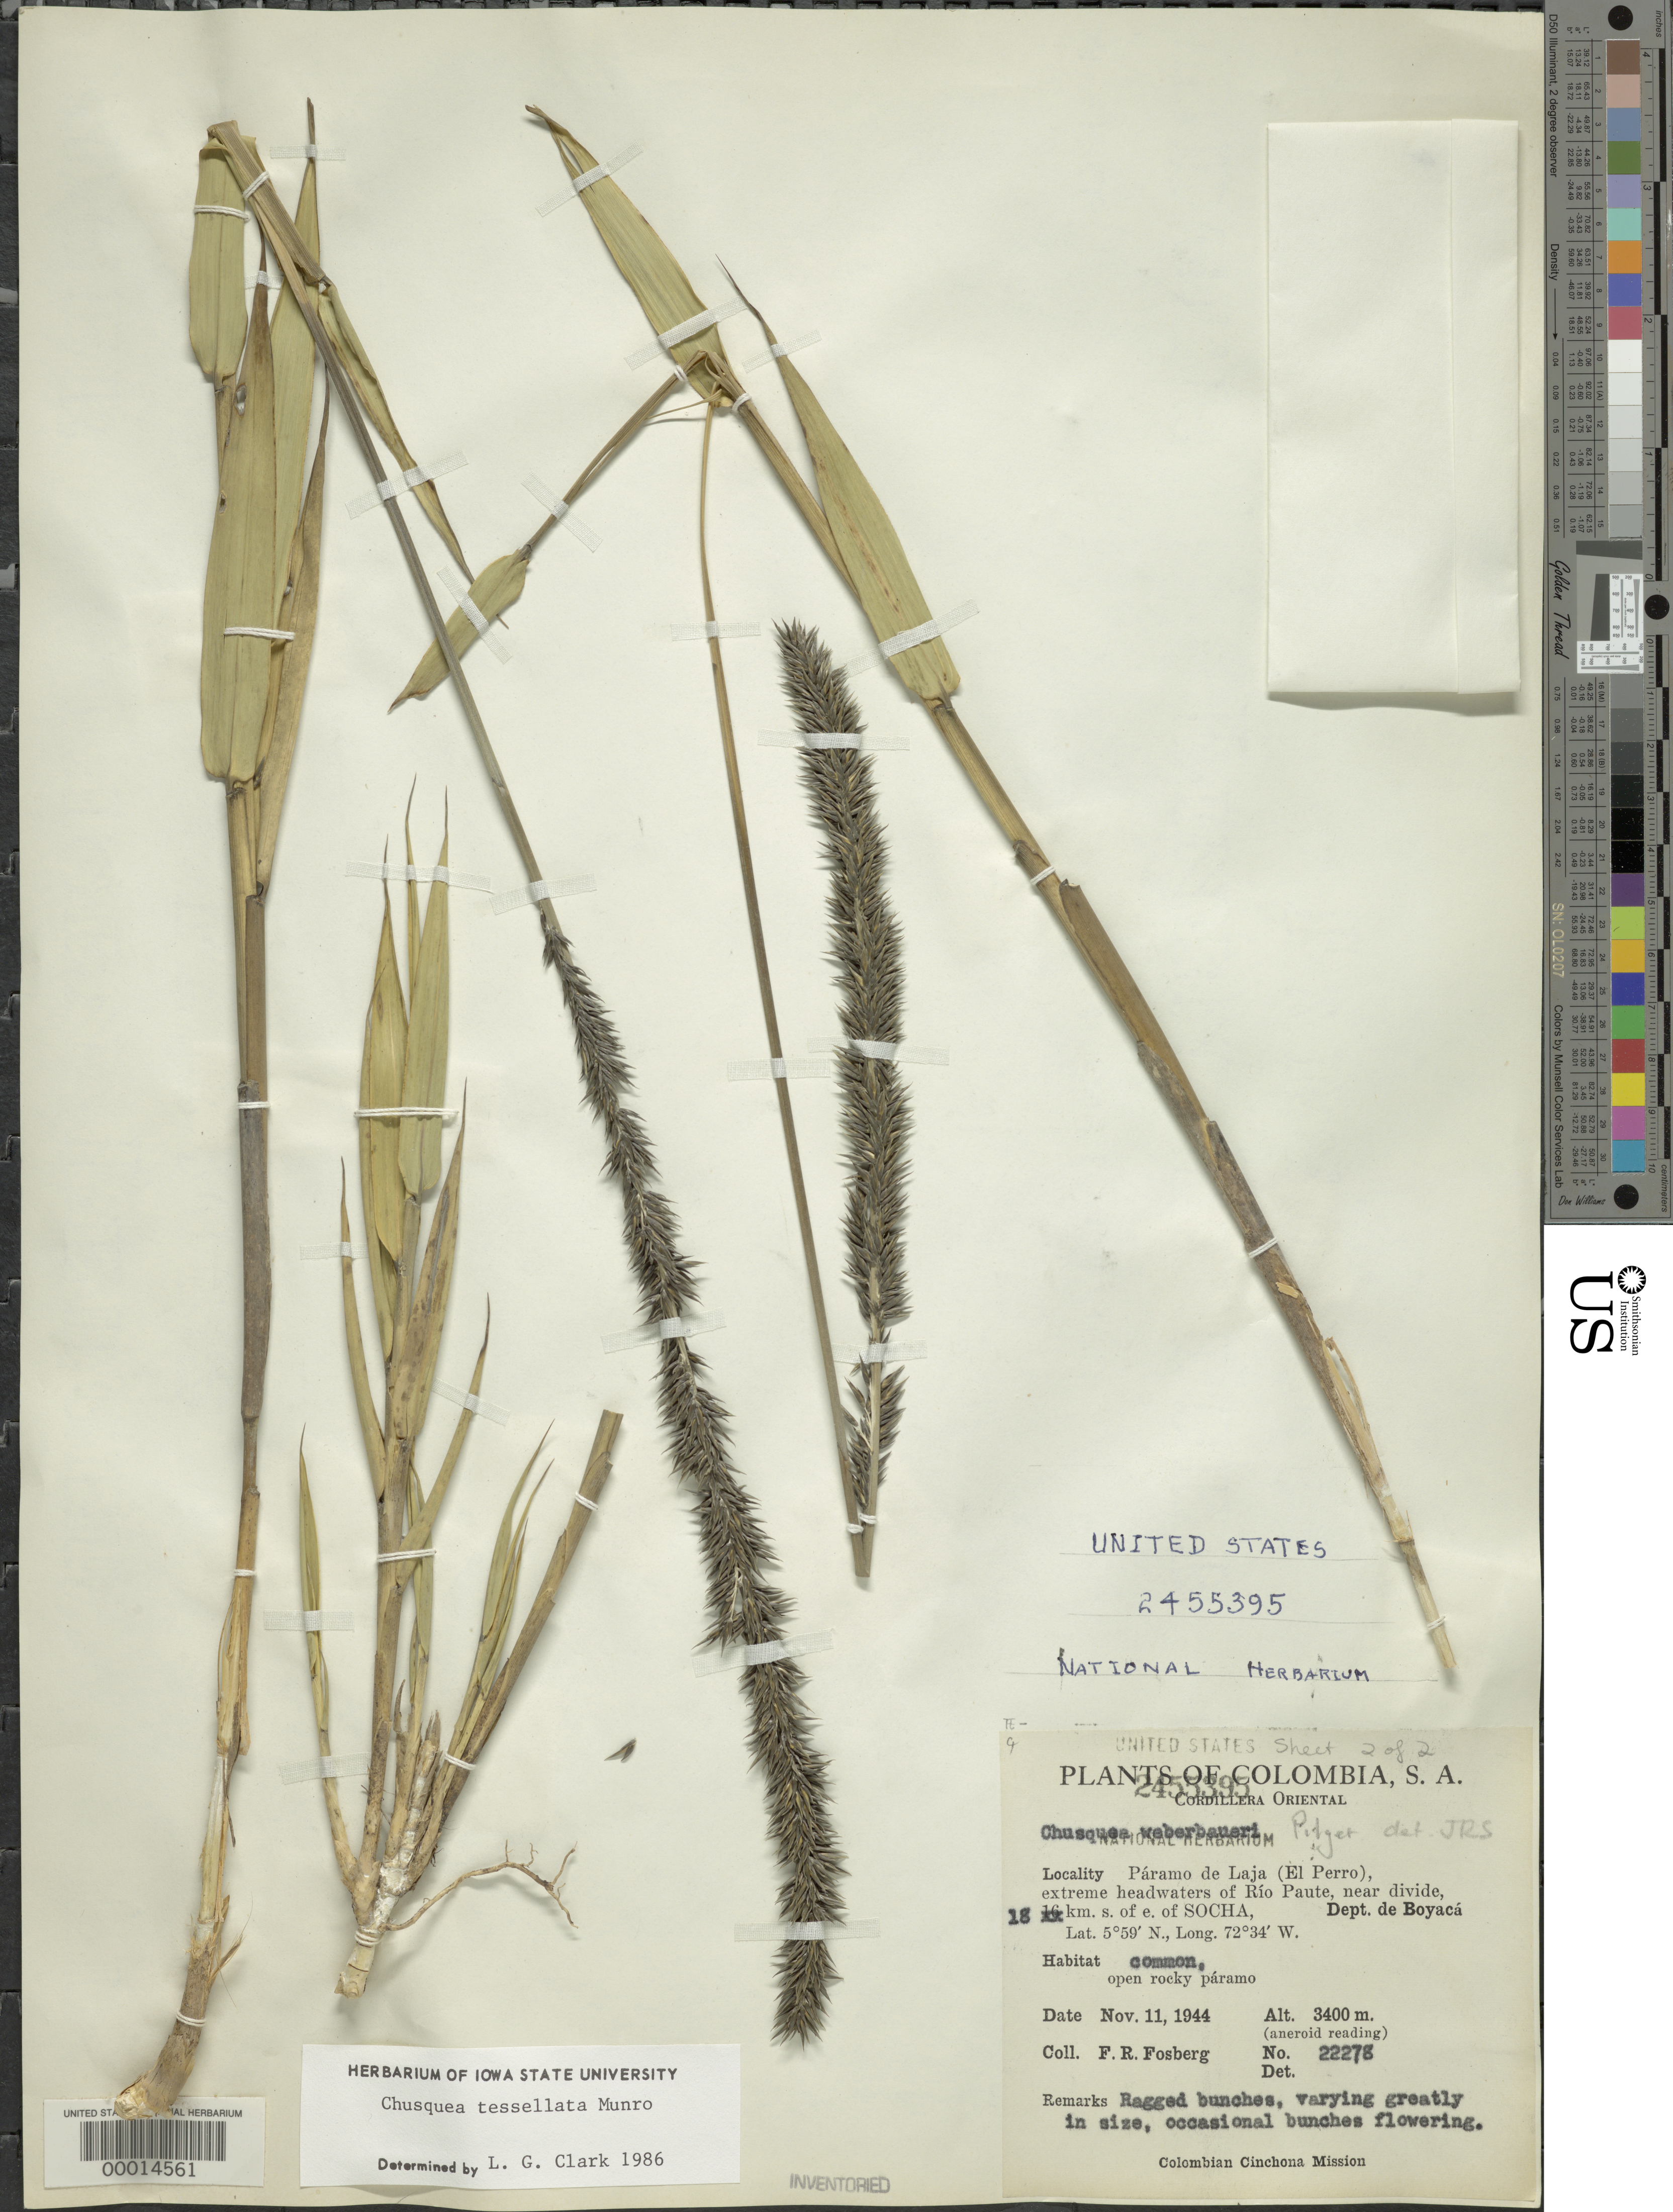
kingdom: Plantae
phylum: Tracheophyta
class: Liliopsida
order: Poales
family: Poaceae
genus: Chusquea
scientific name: Chusquea tessellata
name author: Munro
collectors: F. R. Fosberg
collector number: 22278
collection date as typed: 11 Nov 1944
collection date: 1944-11-11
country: Colombia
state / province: Boyacá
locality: Paramo de Laja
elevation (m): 3400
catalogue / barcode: US 2455395